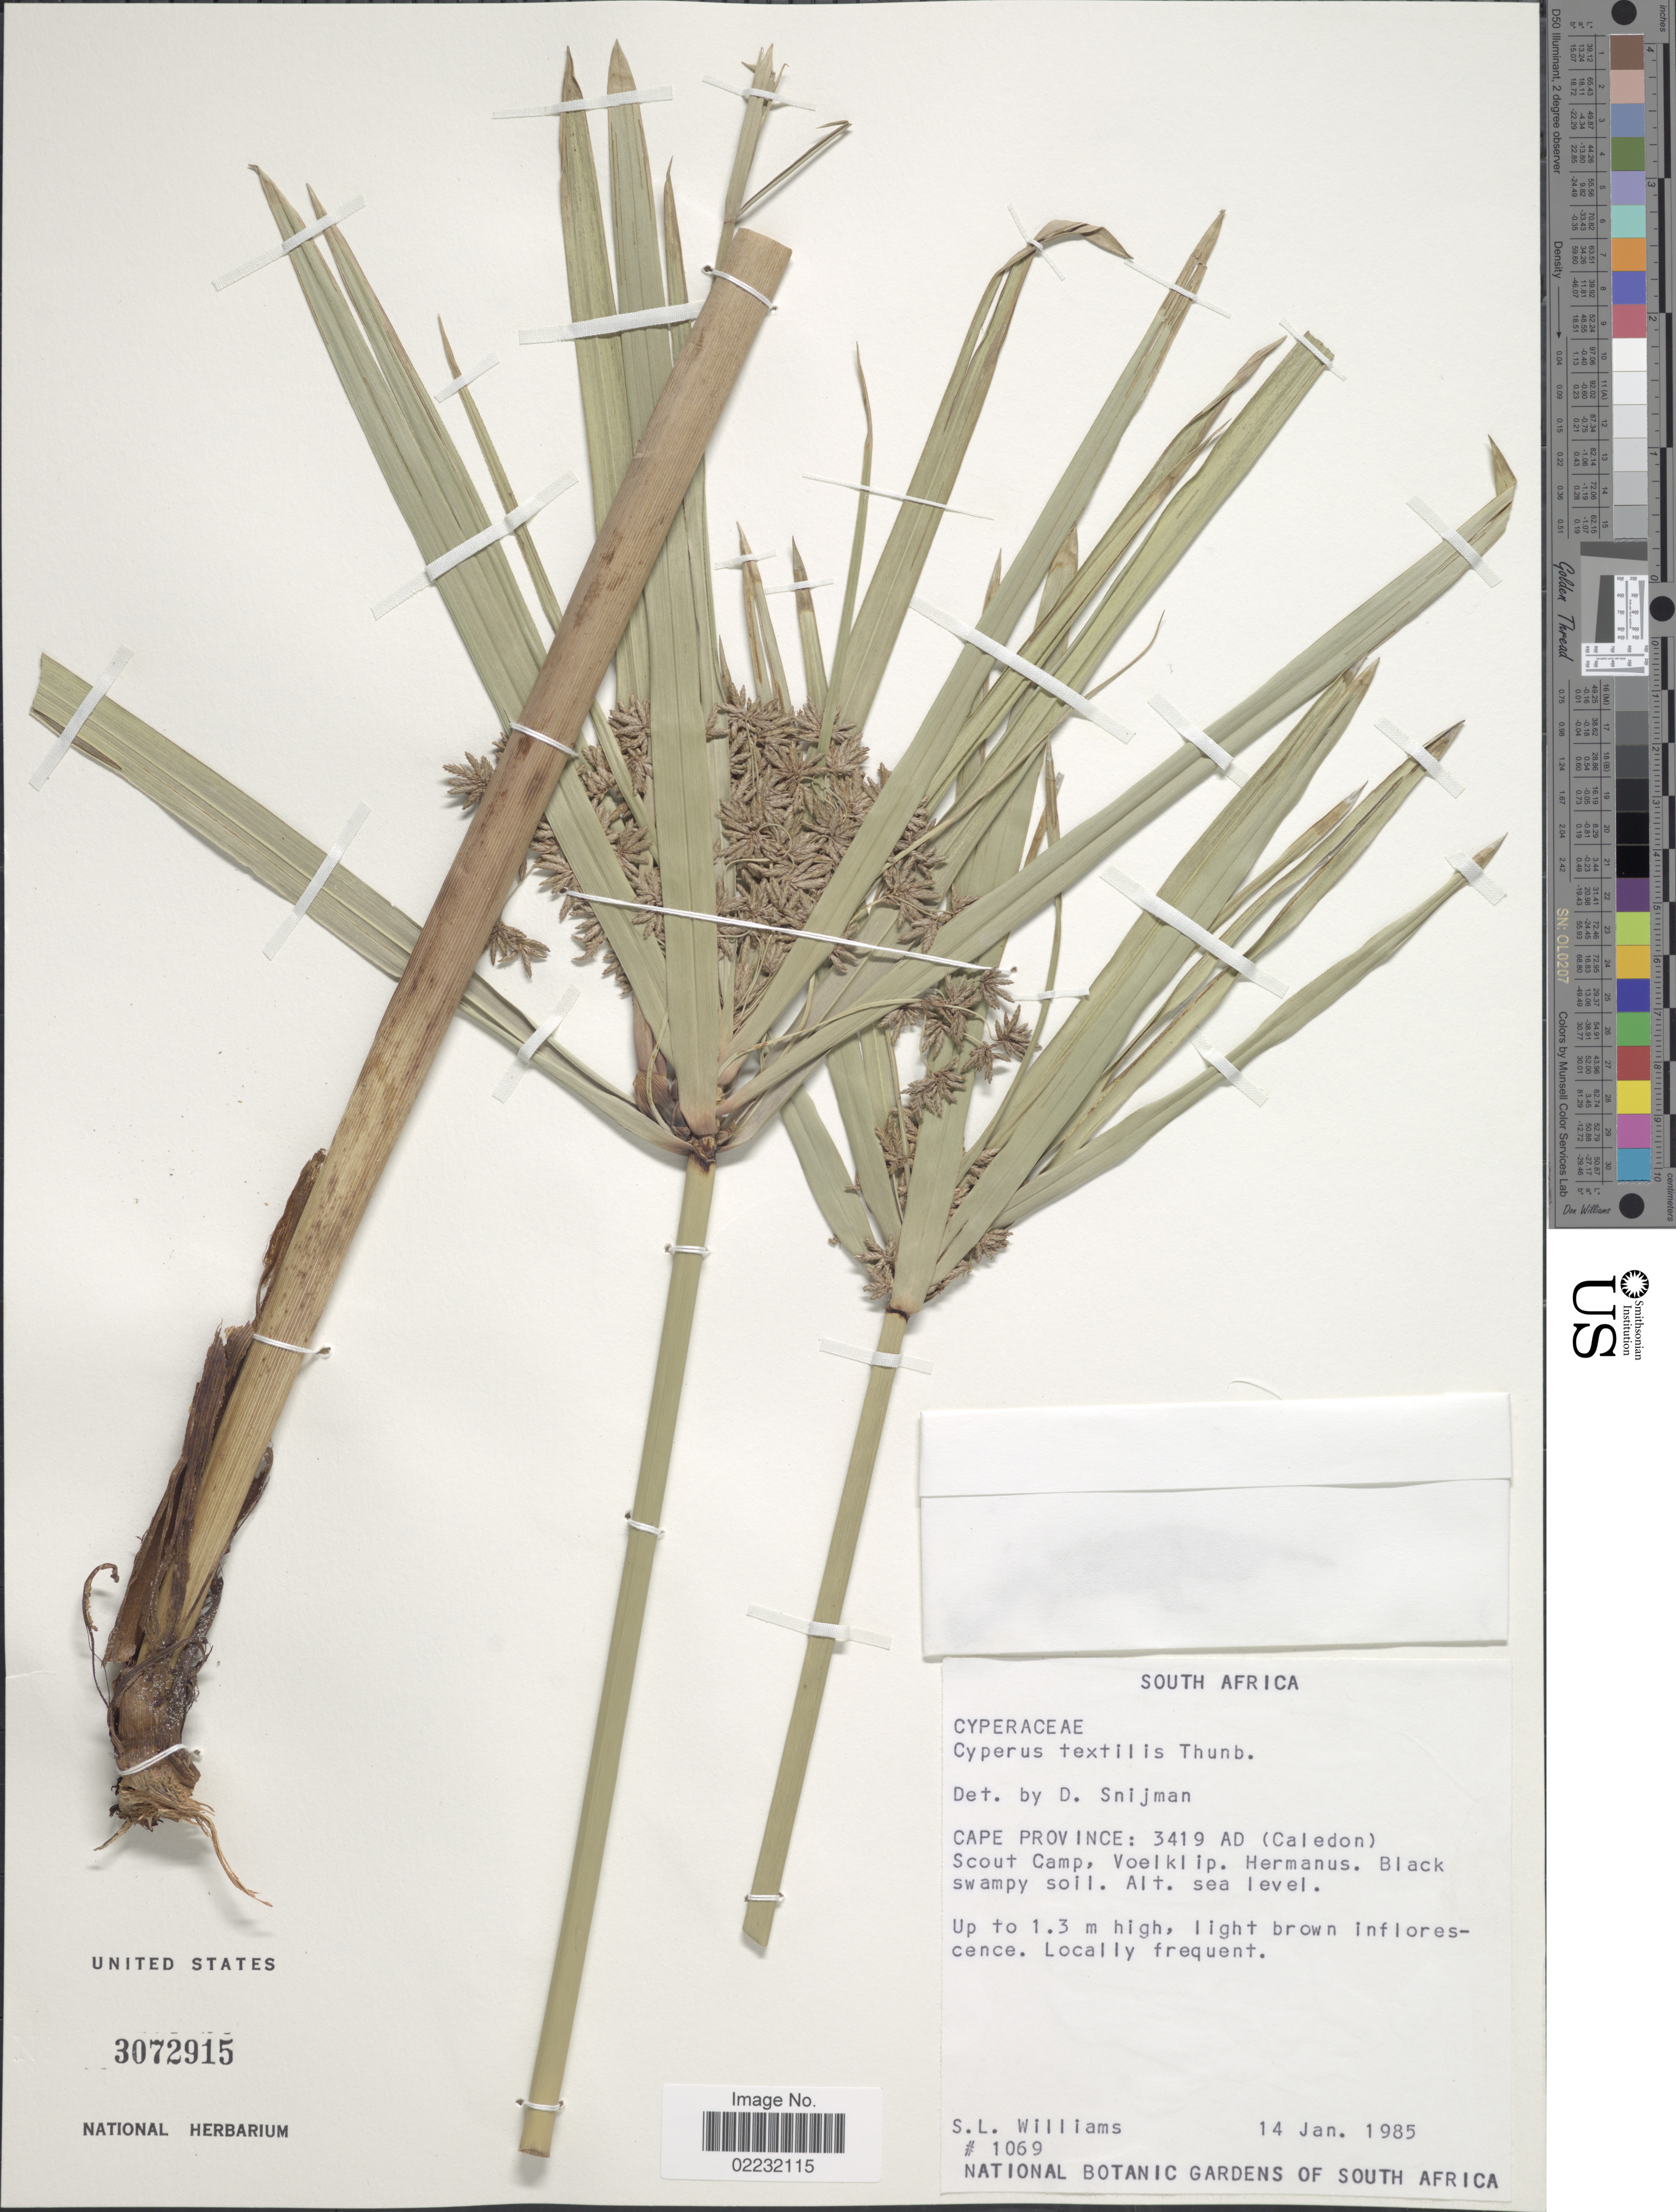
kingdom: Plantae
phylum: Tracheophyta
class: Liliopsida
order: Poales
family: Cyperaceae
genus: Cyperus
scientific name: Cyperus textilis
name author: Thunb.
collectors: S. L. Williams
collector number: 1069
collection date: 1985-01-14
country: South Africa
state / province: Western Cape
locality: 3419 AD (Caledon), Scout Camp, Voelklip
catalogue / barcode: US 3072915